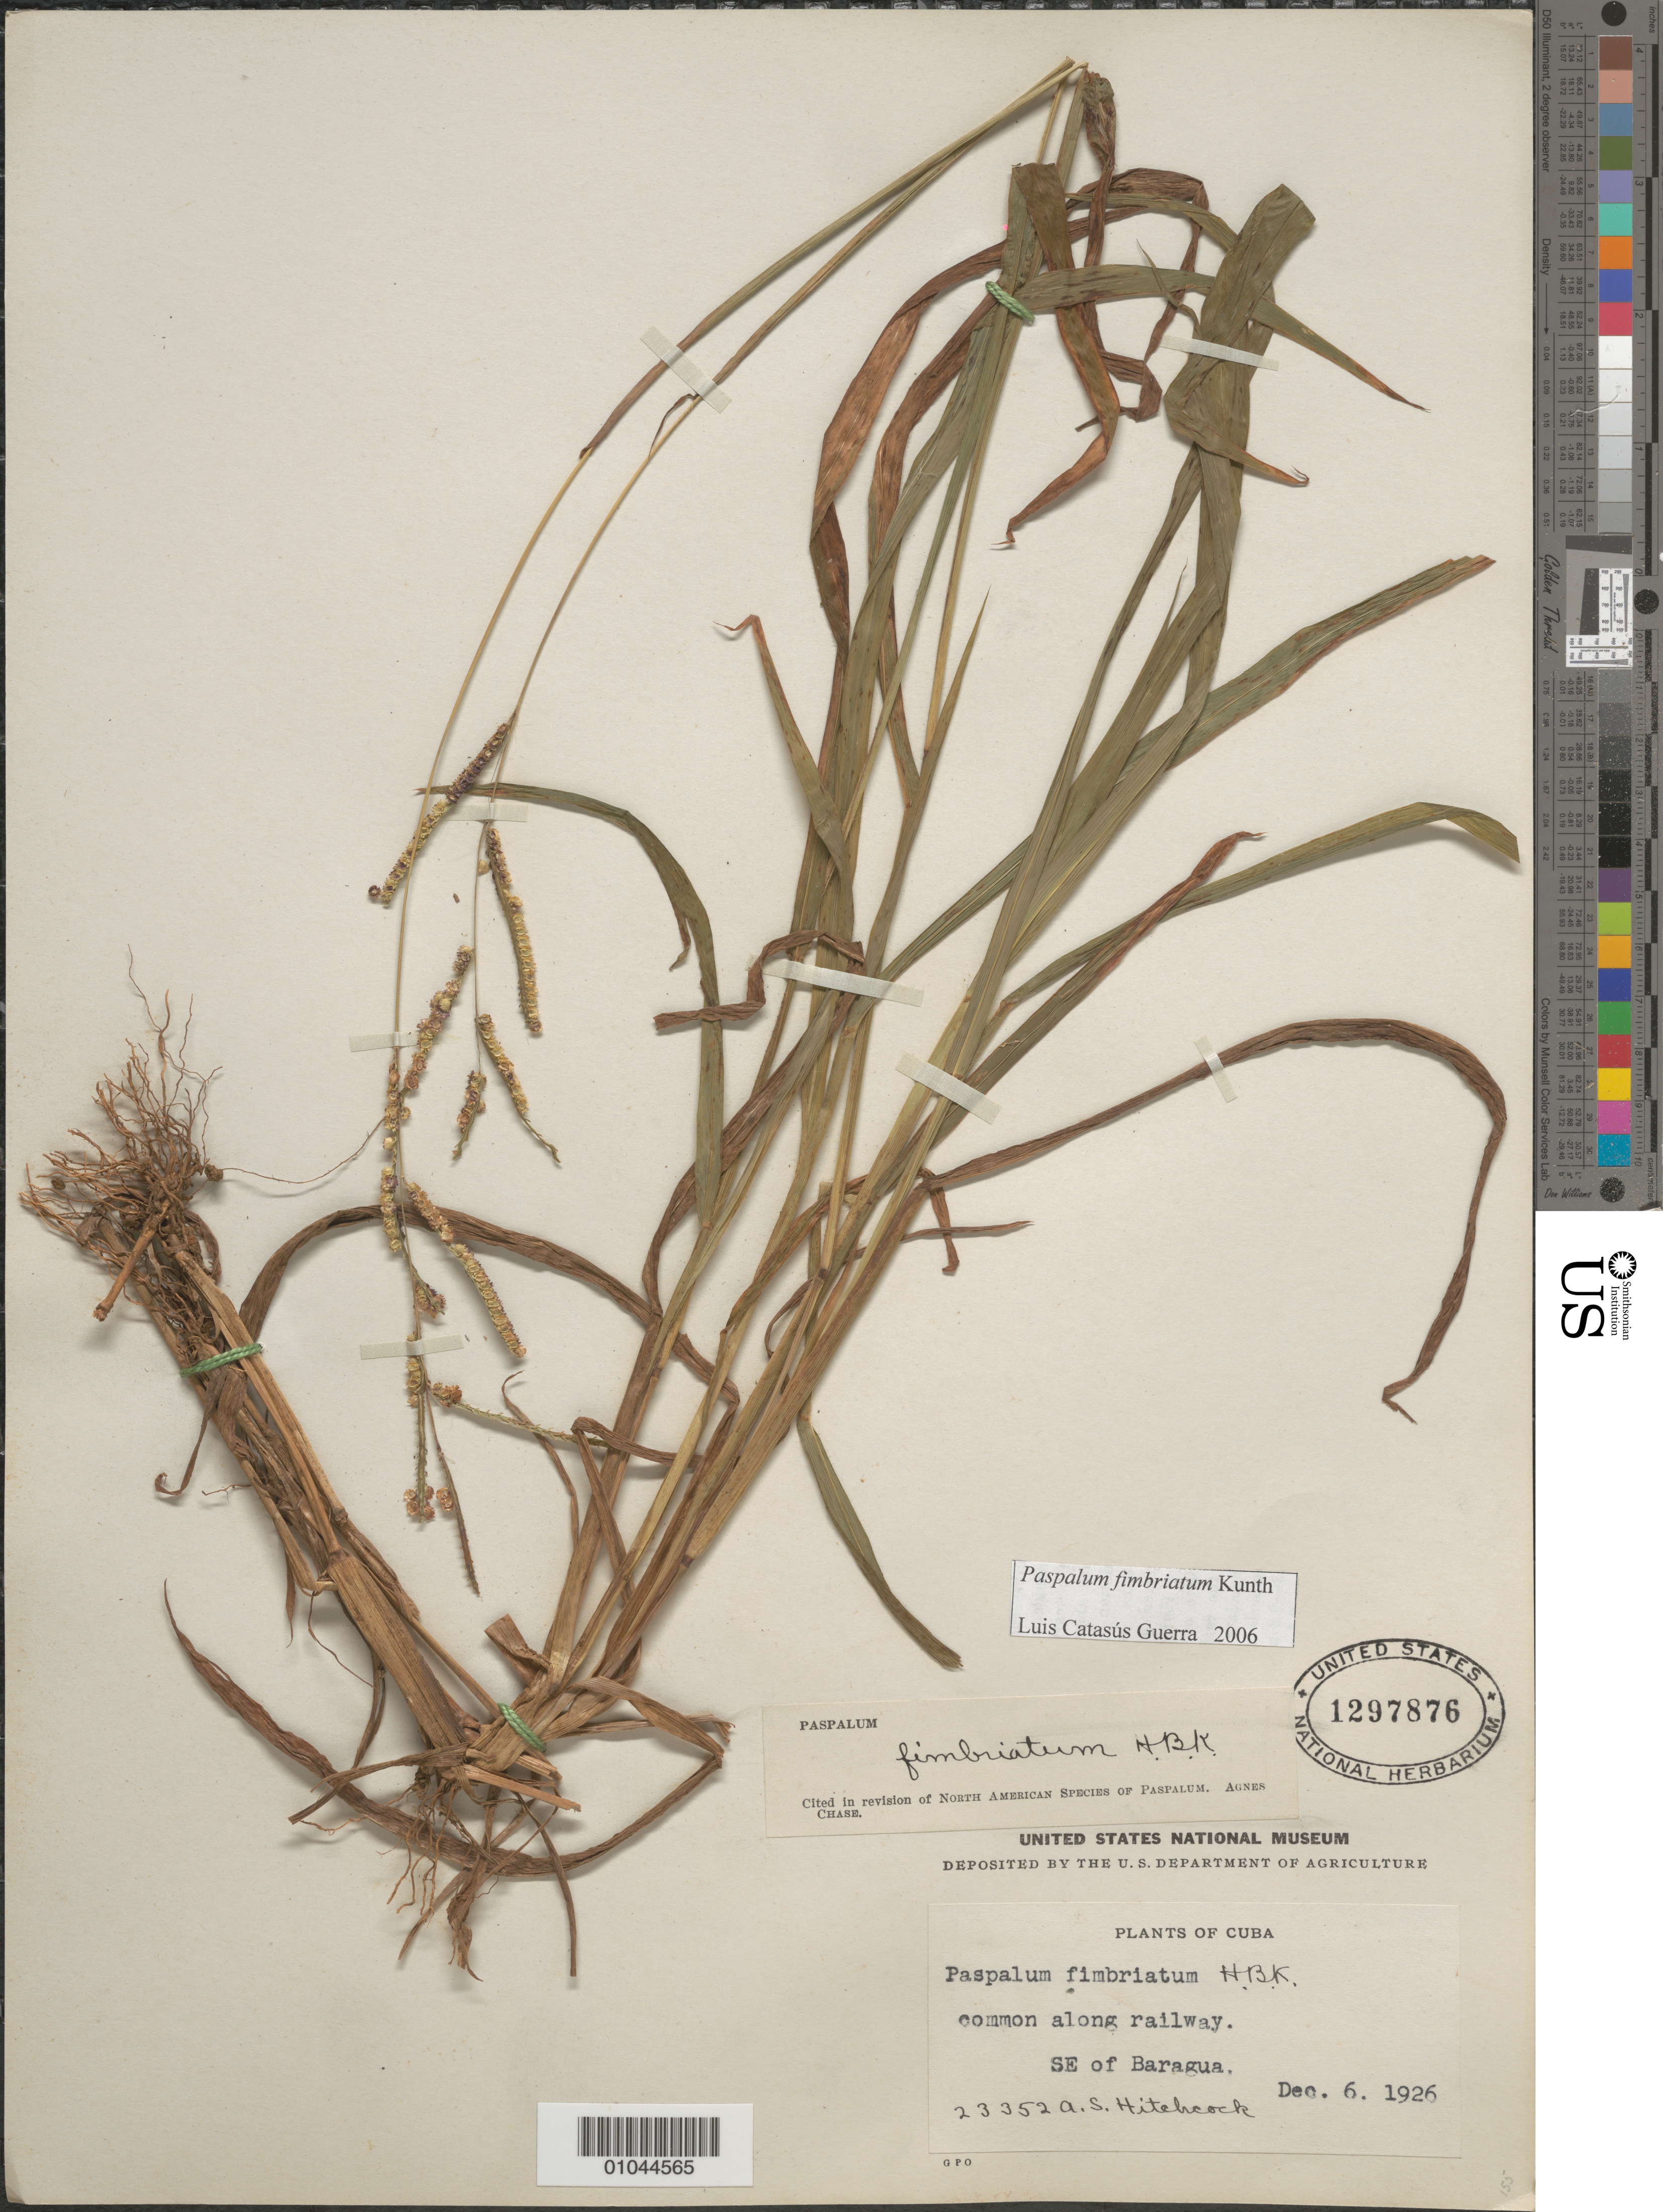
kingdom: Plantae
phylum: Tracheophyta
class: Liliopsida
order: Poales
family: Poaceae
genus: Paspalum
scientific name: Paspalum fimbriatum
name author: Kunth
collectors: A. S. Hitchcock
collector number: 23352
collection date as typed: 06 Dec 1926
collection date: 1926-12-06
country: Cuba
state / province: Ciego de Ávila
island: Cuba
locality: SE of Baragua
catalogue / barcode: US 1297876